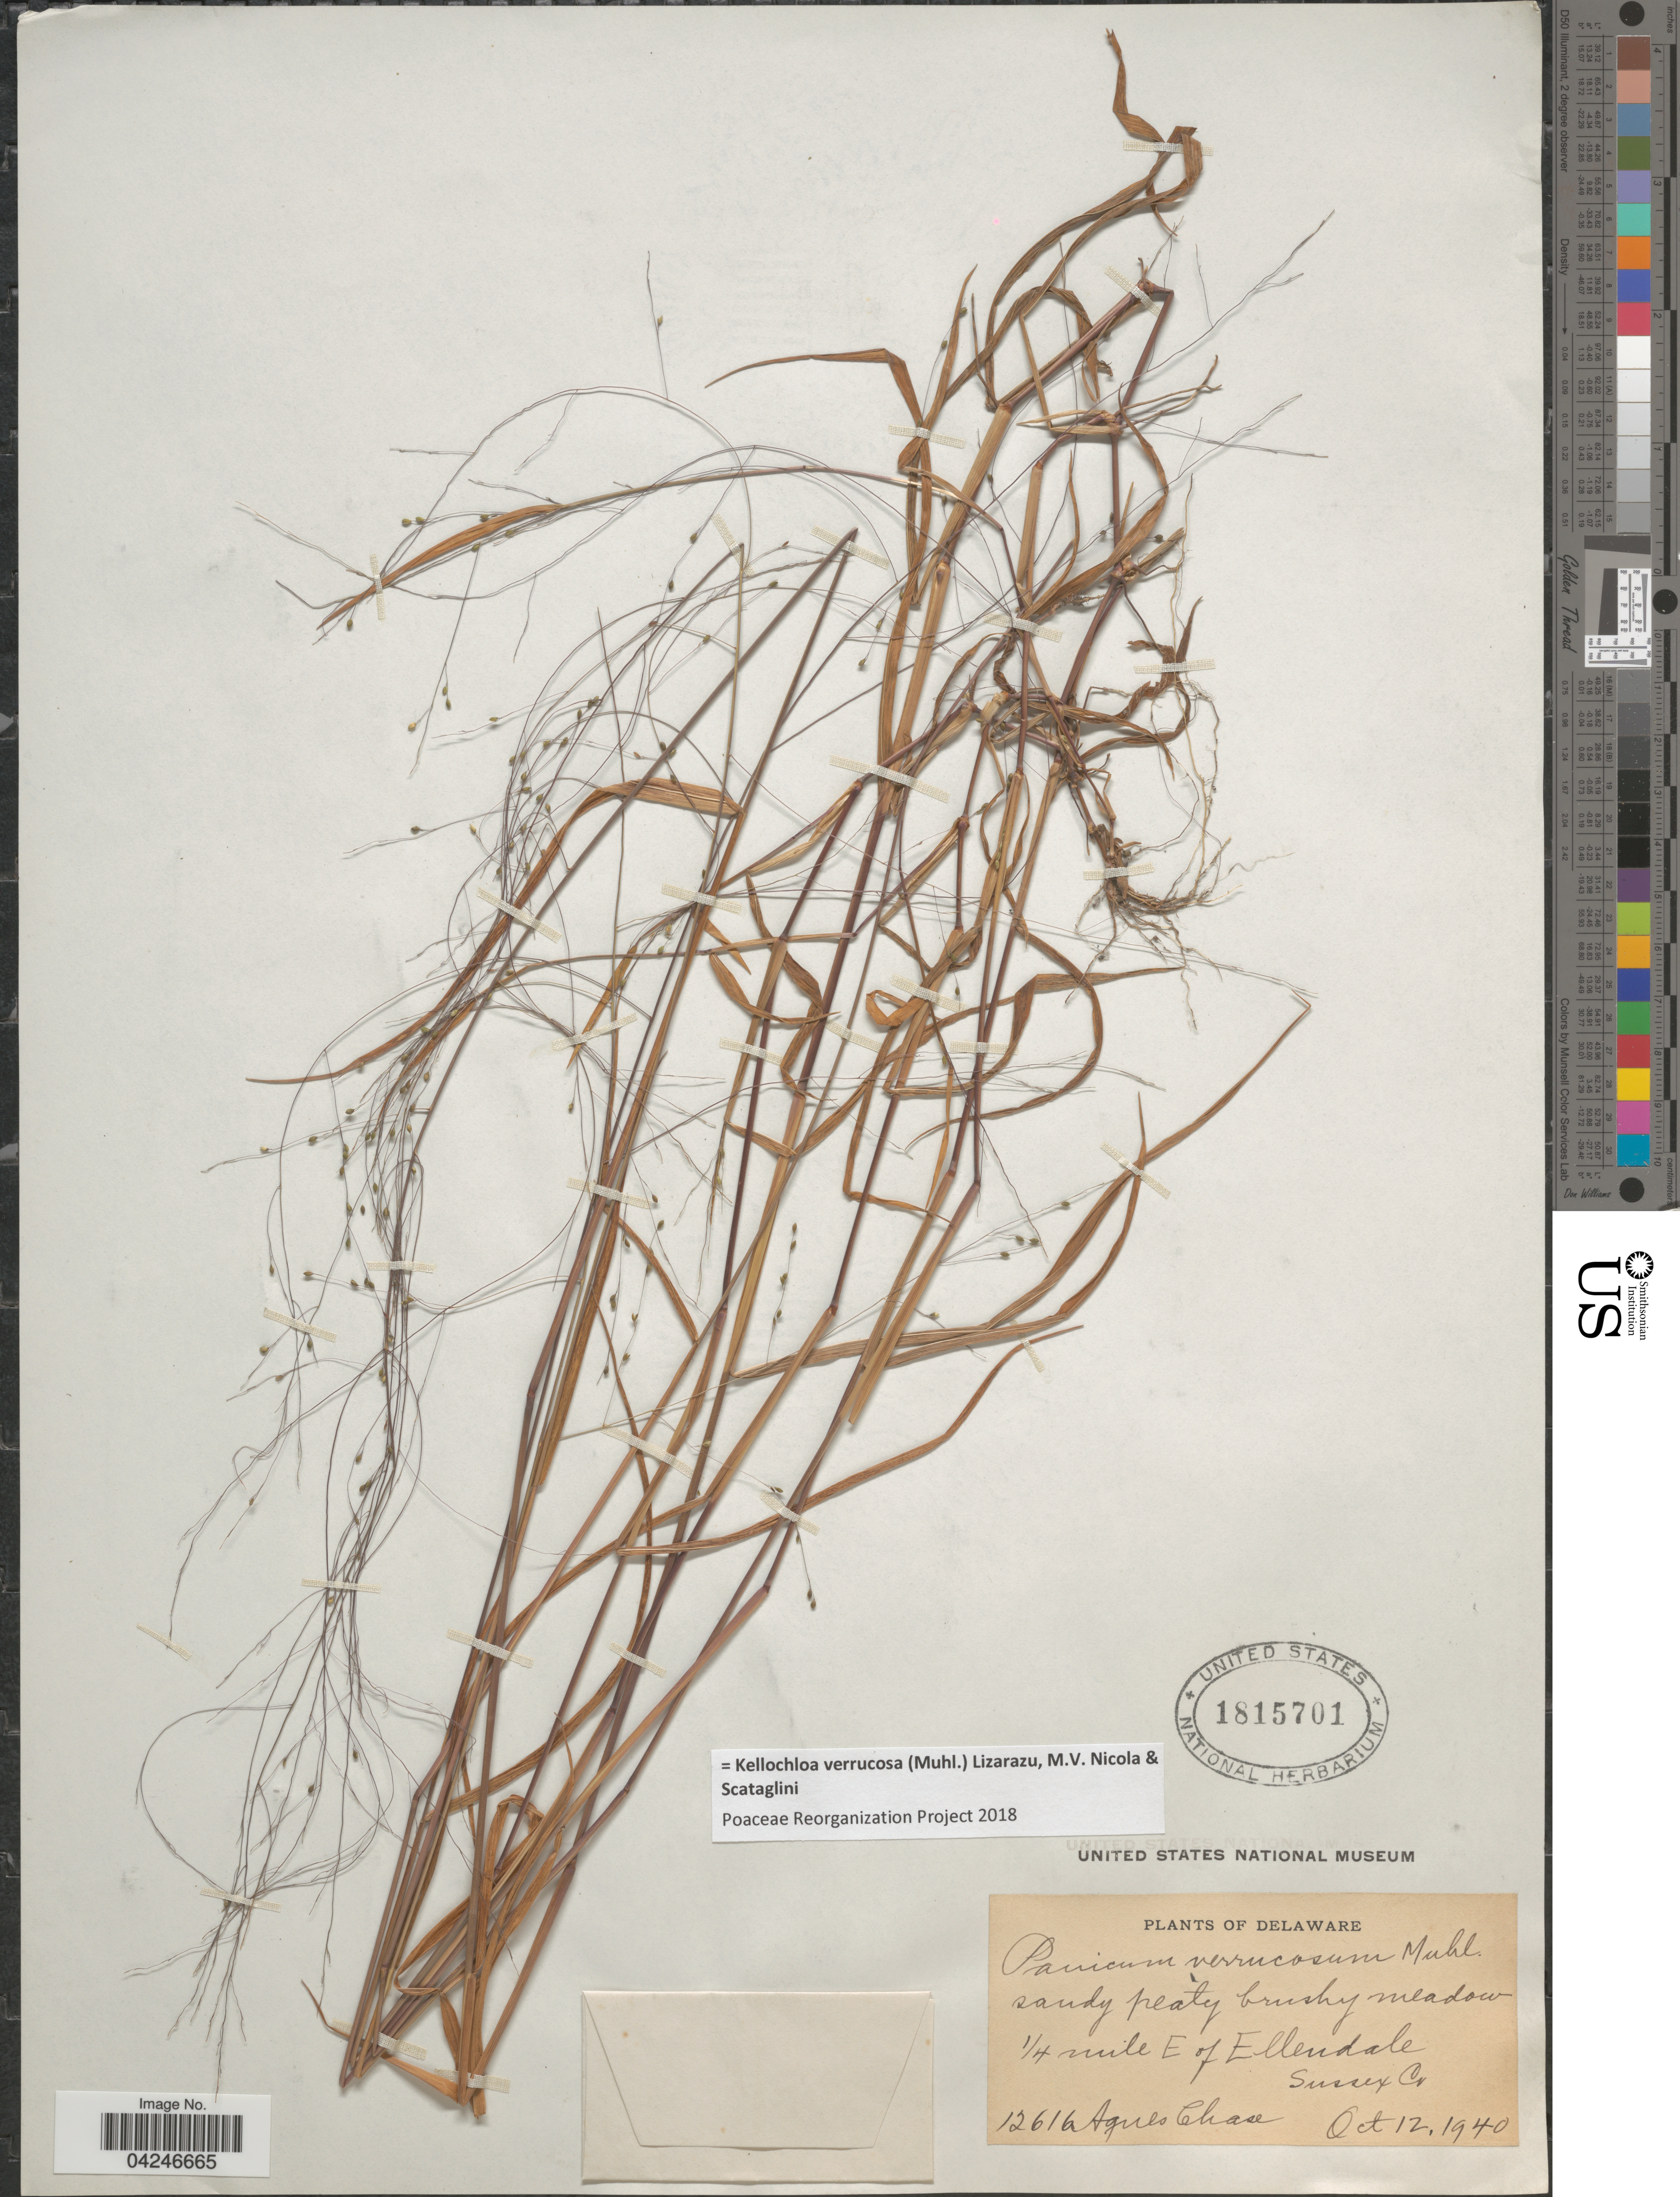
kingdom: Plantae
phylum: Tracheophyta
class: Liliopsida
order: Poales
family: Poaceae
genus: Kellochloa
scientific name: Kellochloa verrucosa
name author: (Muhl.) Lizarazu et al.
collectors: A. Chase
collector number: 12616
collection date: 1940-10-12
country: United States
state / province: Delaware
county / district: Sussex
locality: ¼ mile E of Ellendale. Sussex Co.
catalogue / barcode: US 1815701